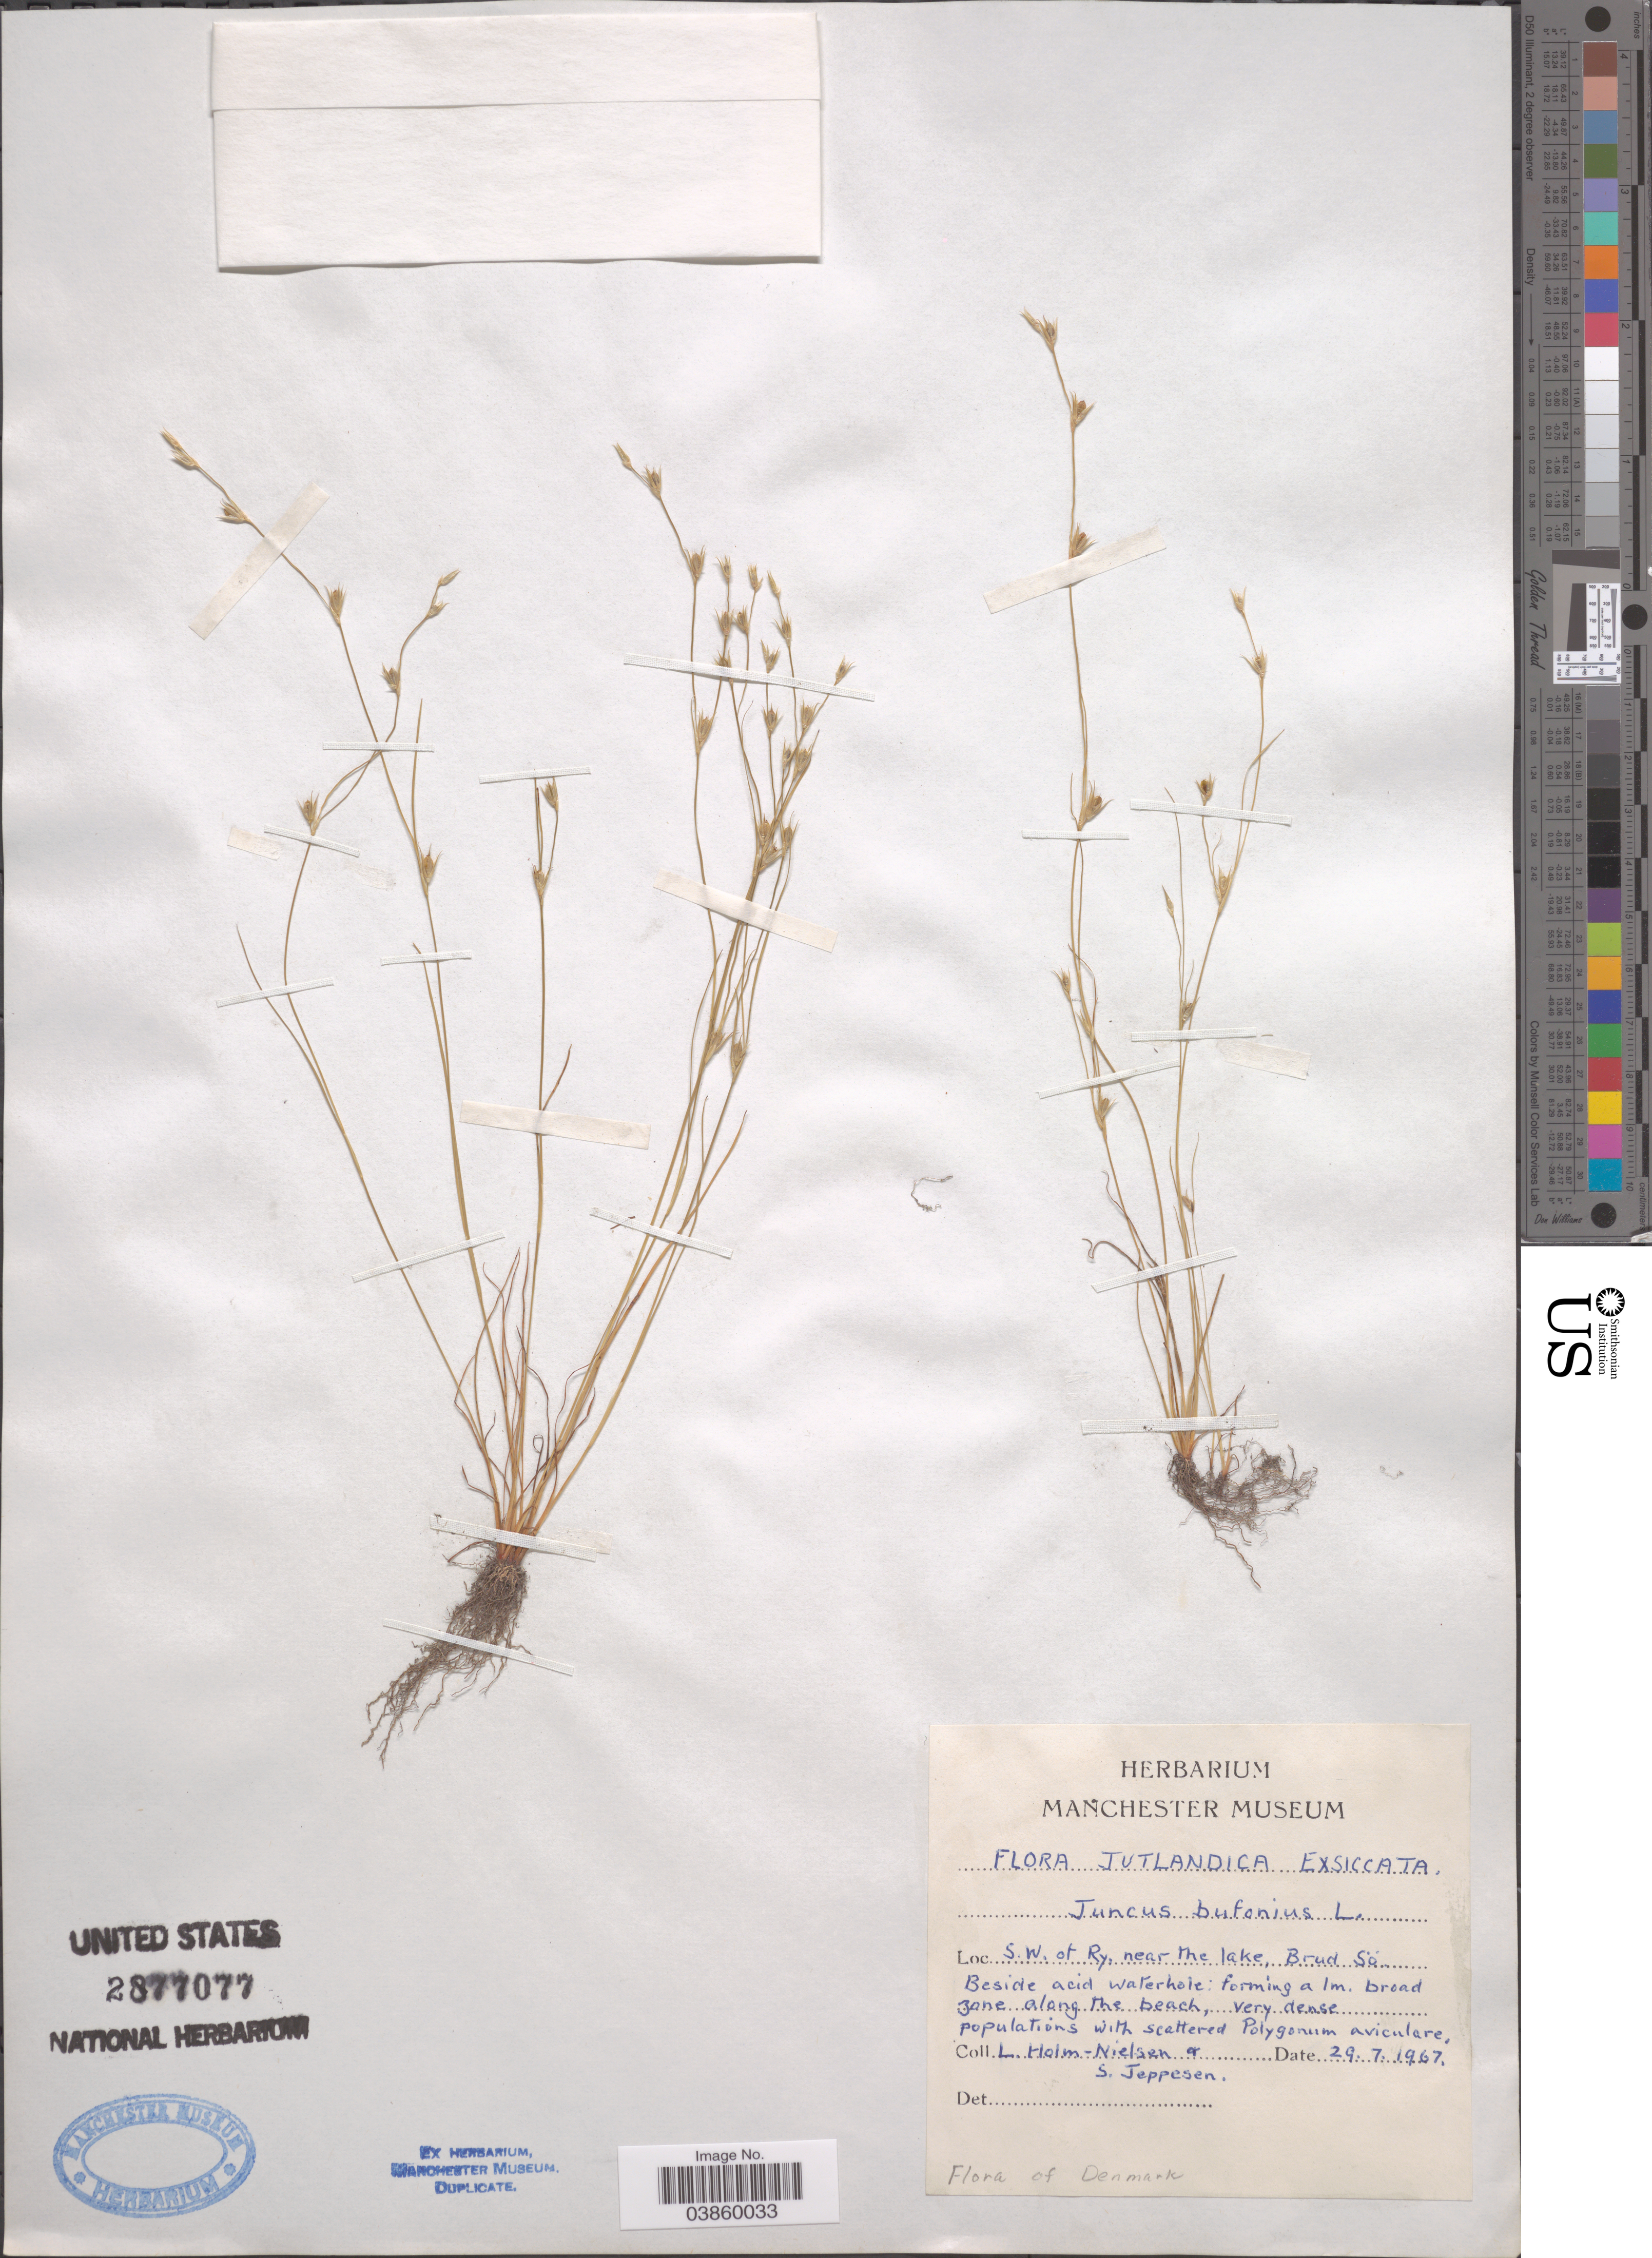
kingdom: Plantae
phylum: Tracheophyta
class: Liliopsida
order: Poales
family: Juncaceae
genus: Juncus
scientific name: Juncus bufonius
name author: L.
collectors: L. Holm-Nielsen & S. Jeppesen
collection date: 1967-07-29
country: Denmark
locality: Jutlandica. S.W. of Ry, near the lake, Brud Sö. Beside acid waterhole; forming a 1 m. broad zone along the beach.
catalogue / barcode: US 2877077